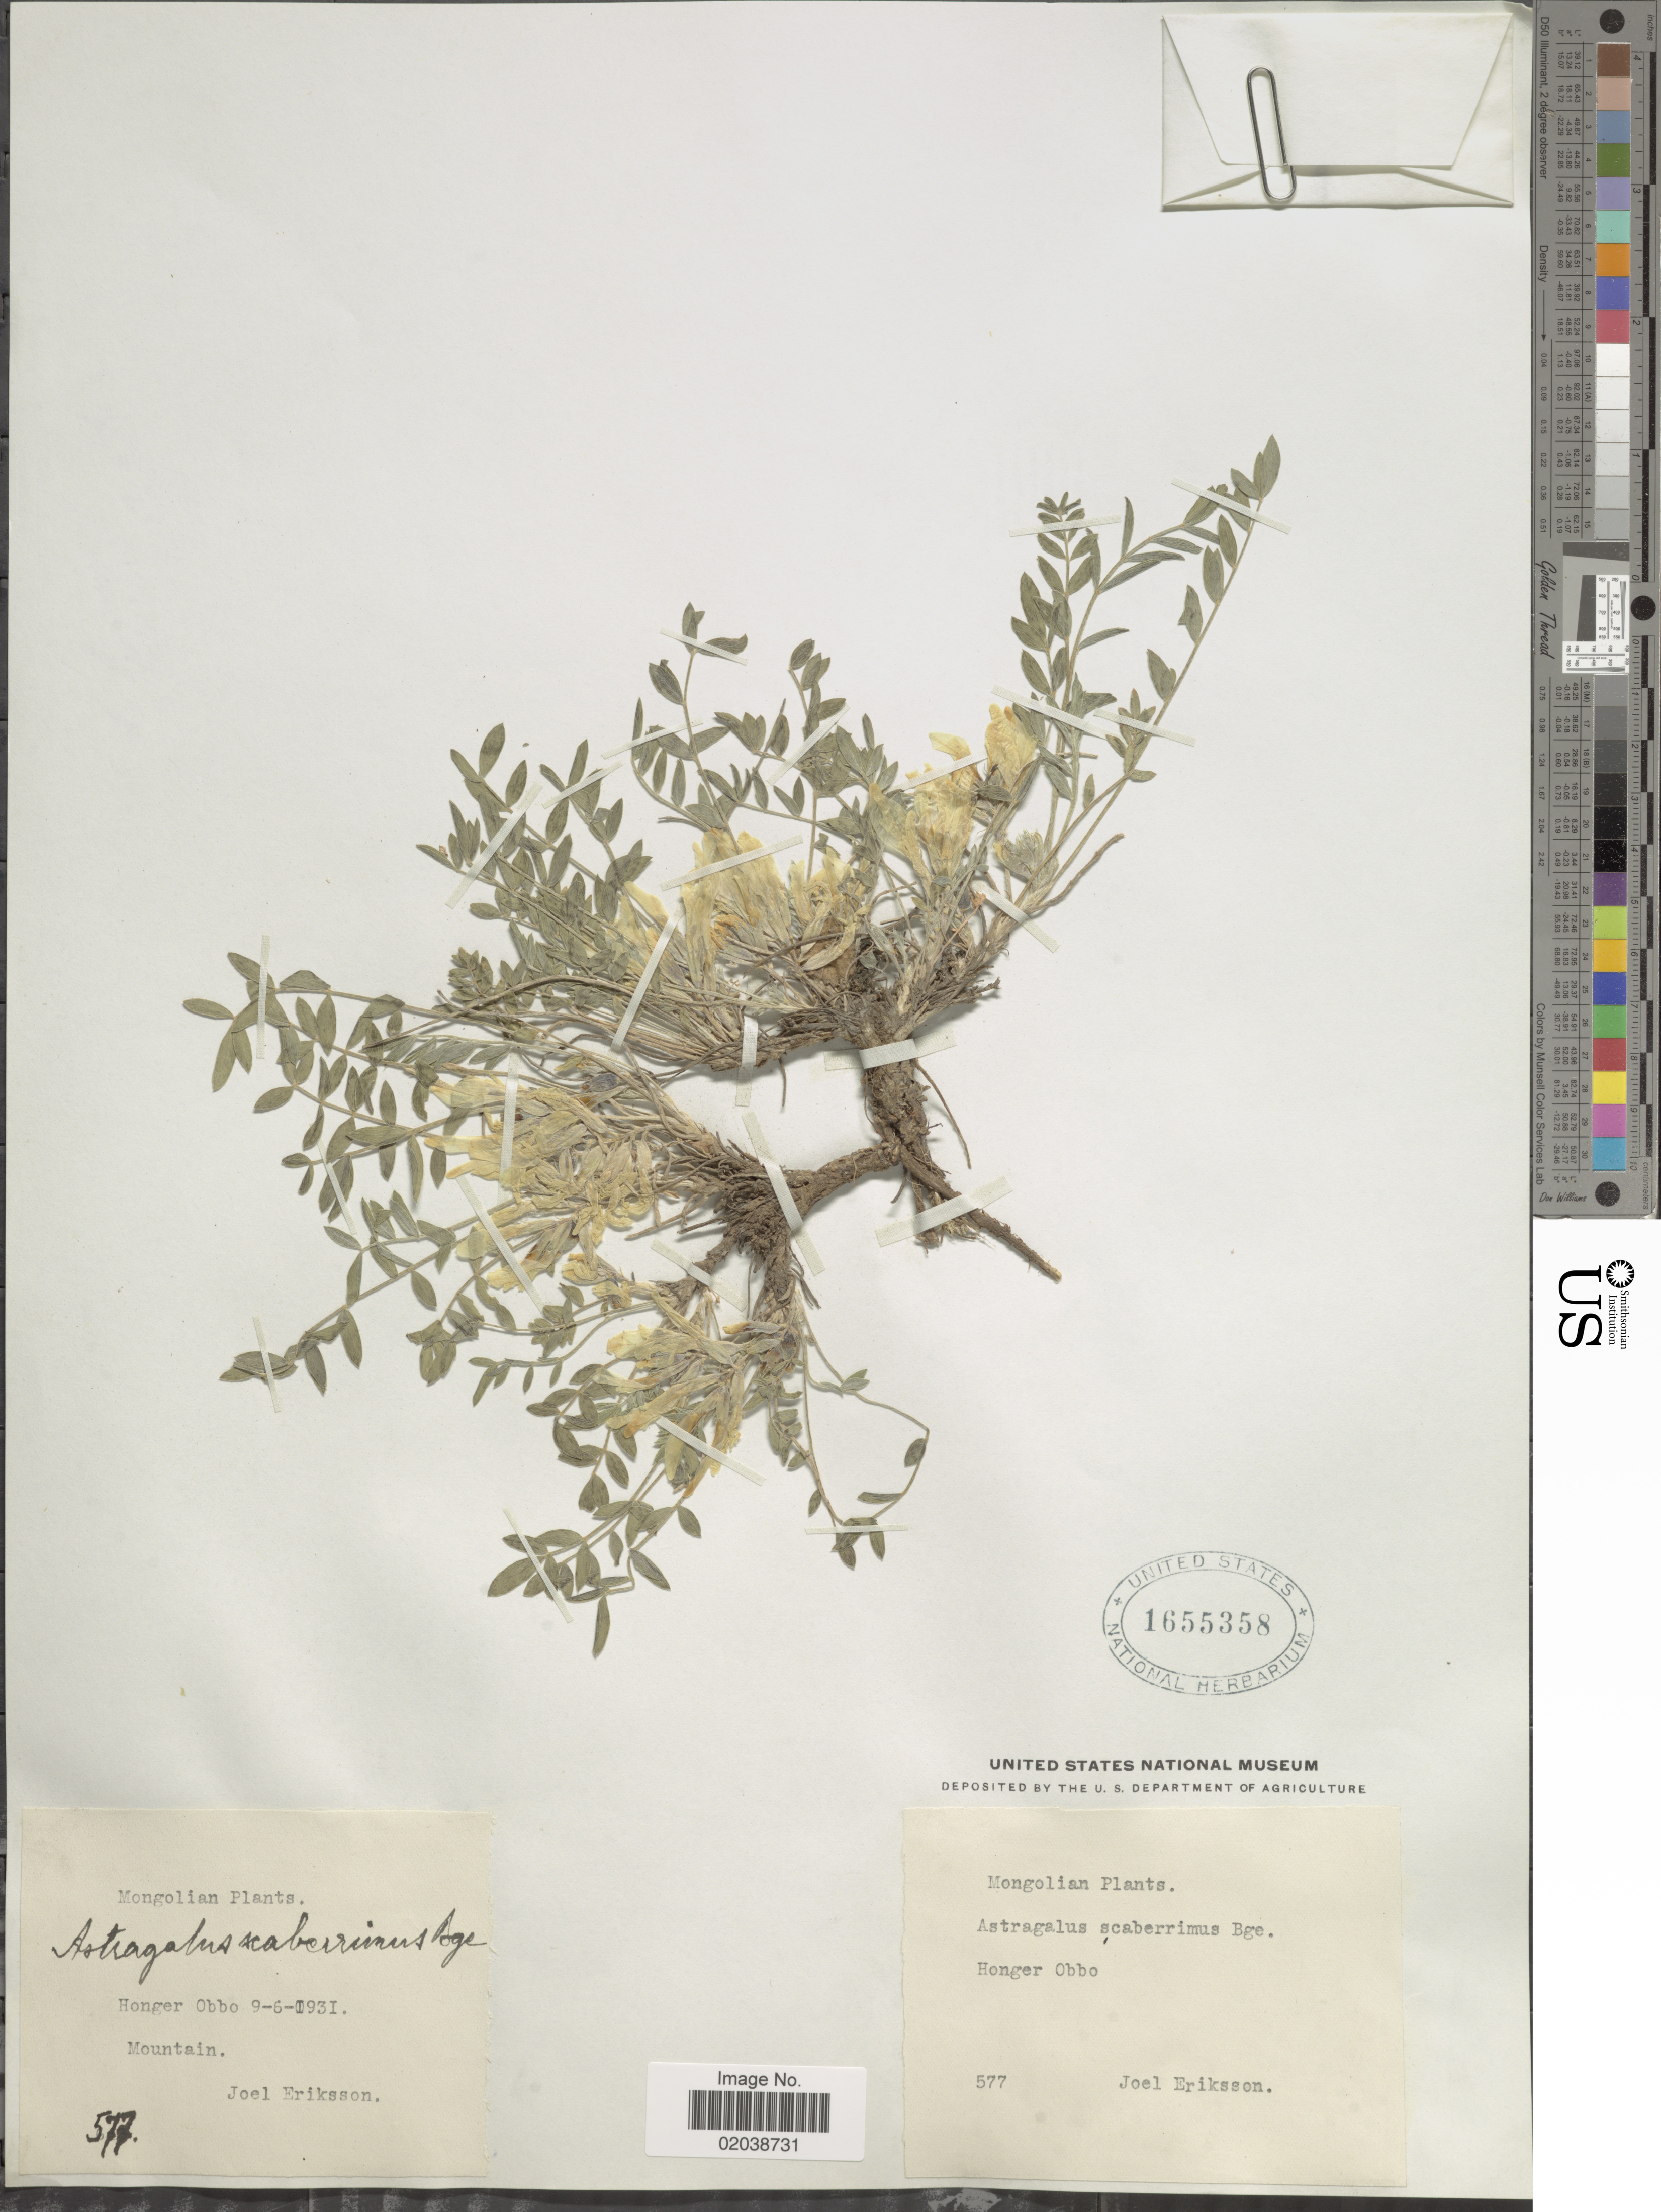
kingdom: Plantae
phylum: Tracheophyta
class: Magnoliopsida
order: Fabales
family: Fabaceae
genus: Astragalus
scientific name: Astragalus scaberrimus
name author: Bunge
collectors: J. Eriksson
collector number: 577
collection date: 1931-06-09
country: Mongolia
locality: Honger Obbo, Mountain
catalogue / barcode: US 1655358